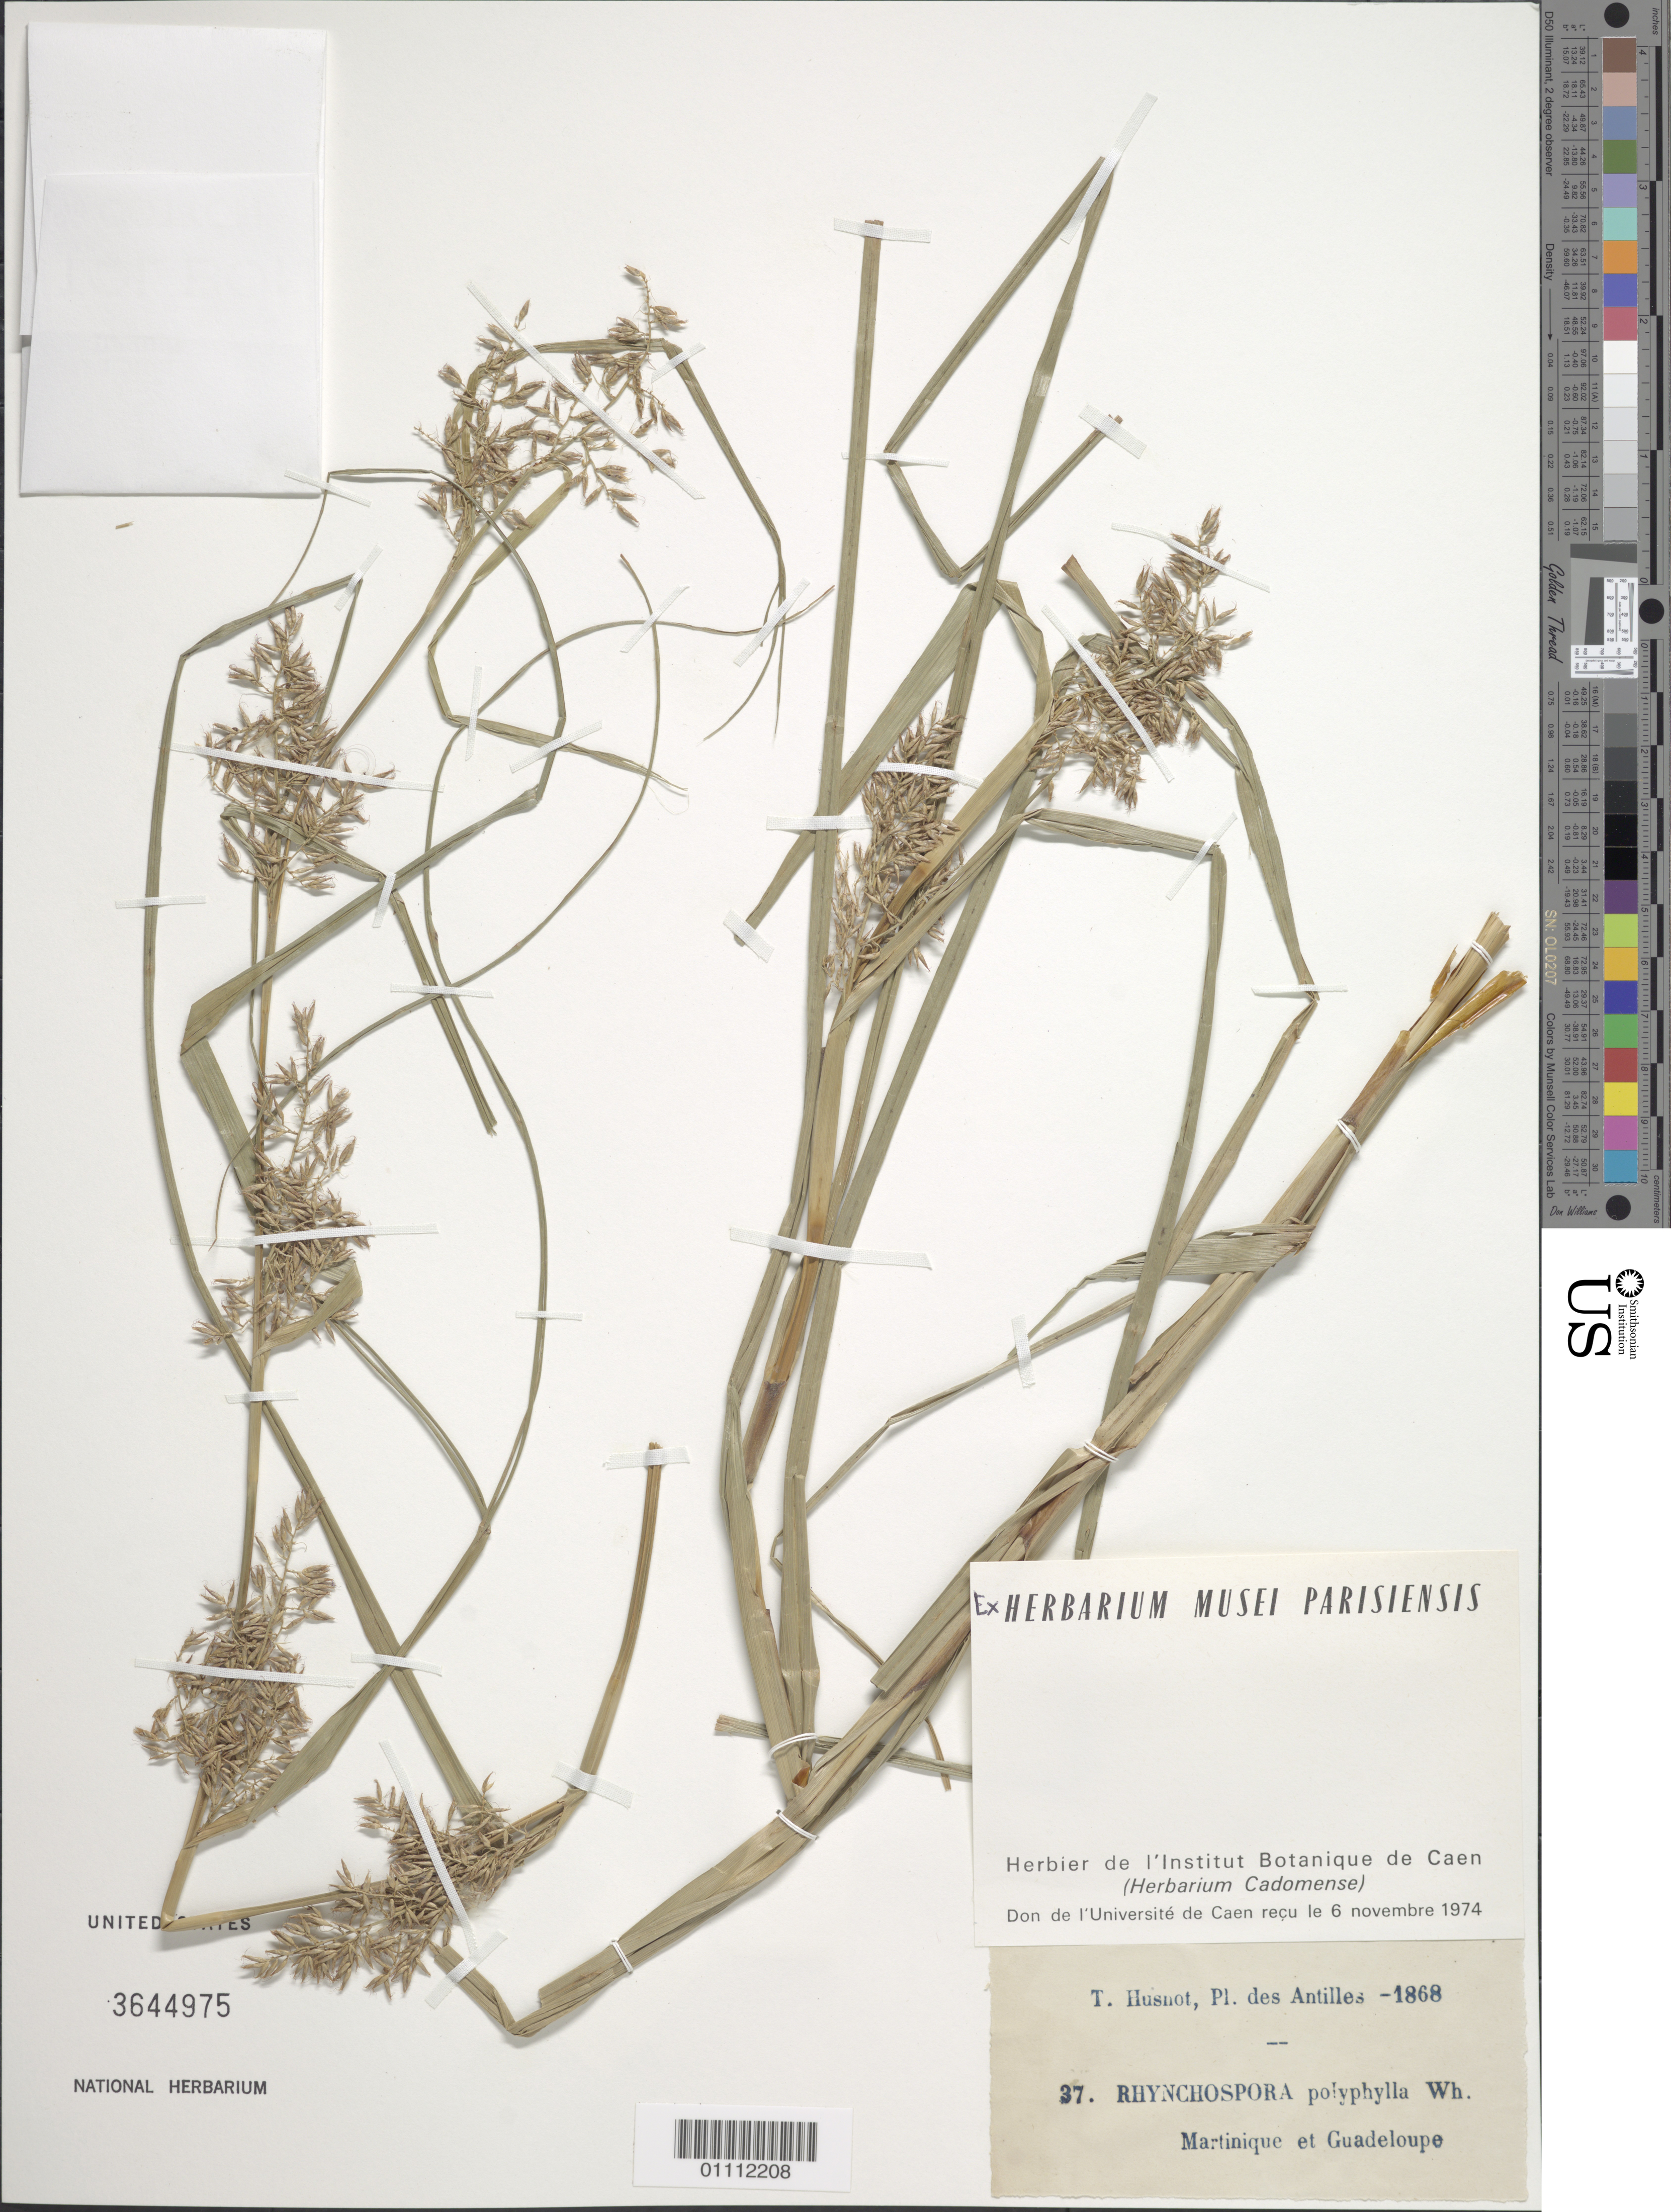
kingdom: Plantae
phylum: Tracheophyta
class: Liliopsida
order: Poales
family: Cyperaceae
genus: Rhynchospora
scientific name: Rhynchospora polyphylla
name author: (Vahl) Vahl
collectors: P. T. Husnot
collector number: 37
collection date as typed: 1868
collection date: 1868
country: Guadeloupe / Martinique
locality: Martinique et Guadeloupe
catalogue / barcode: US 3644975